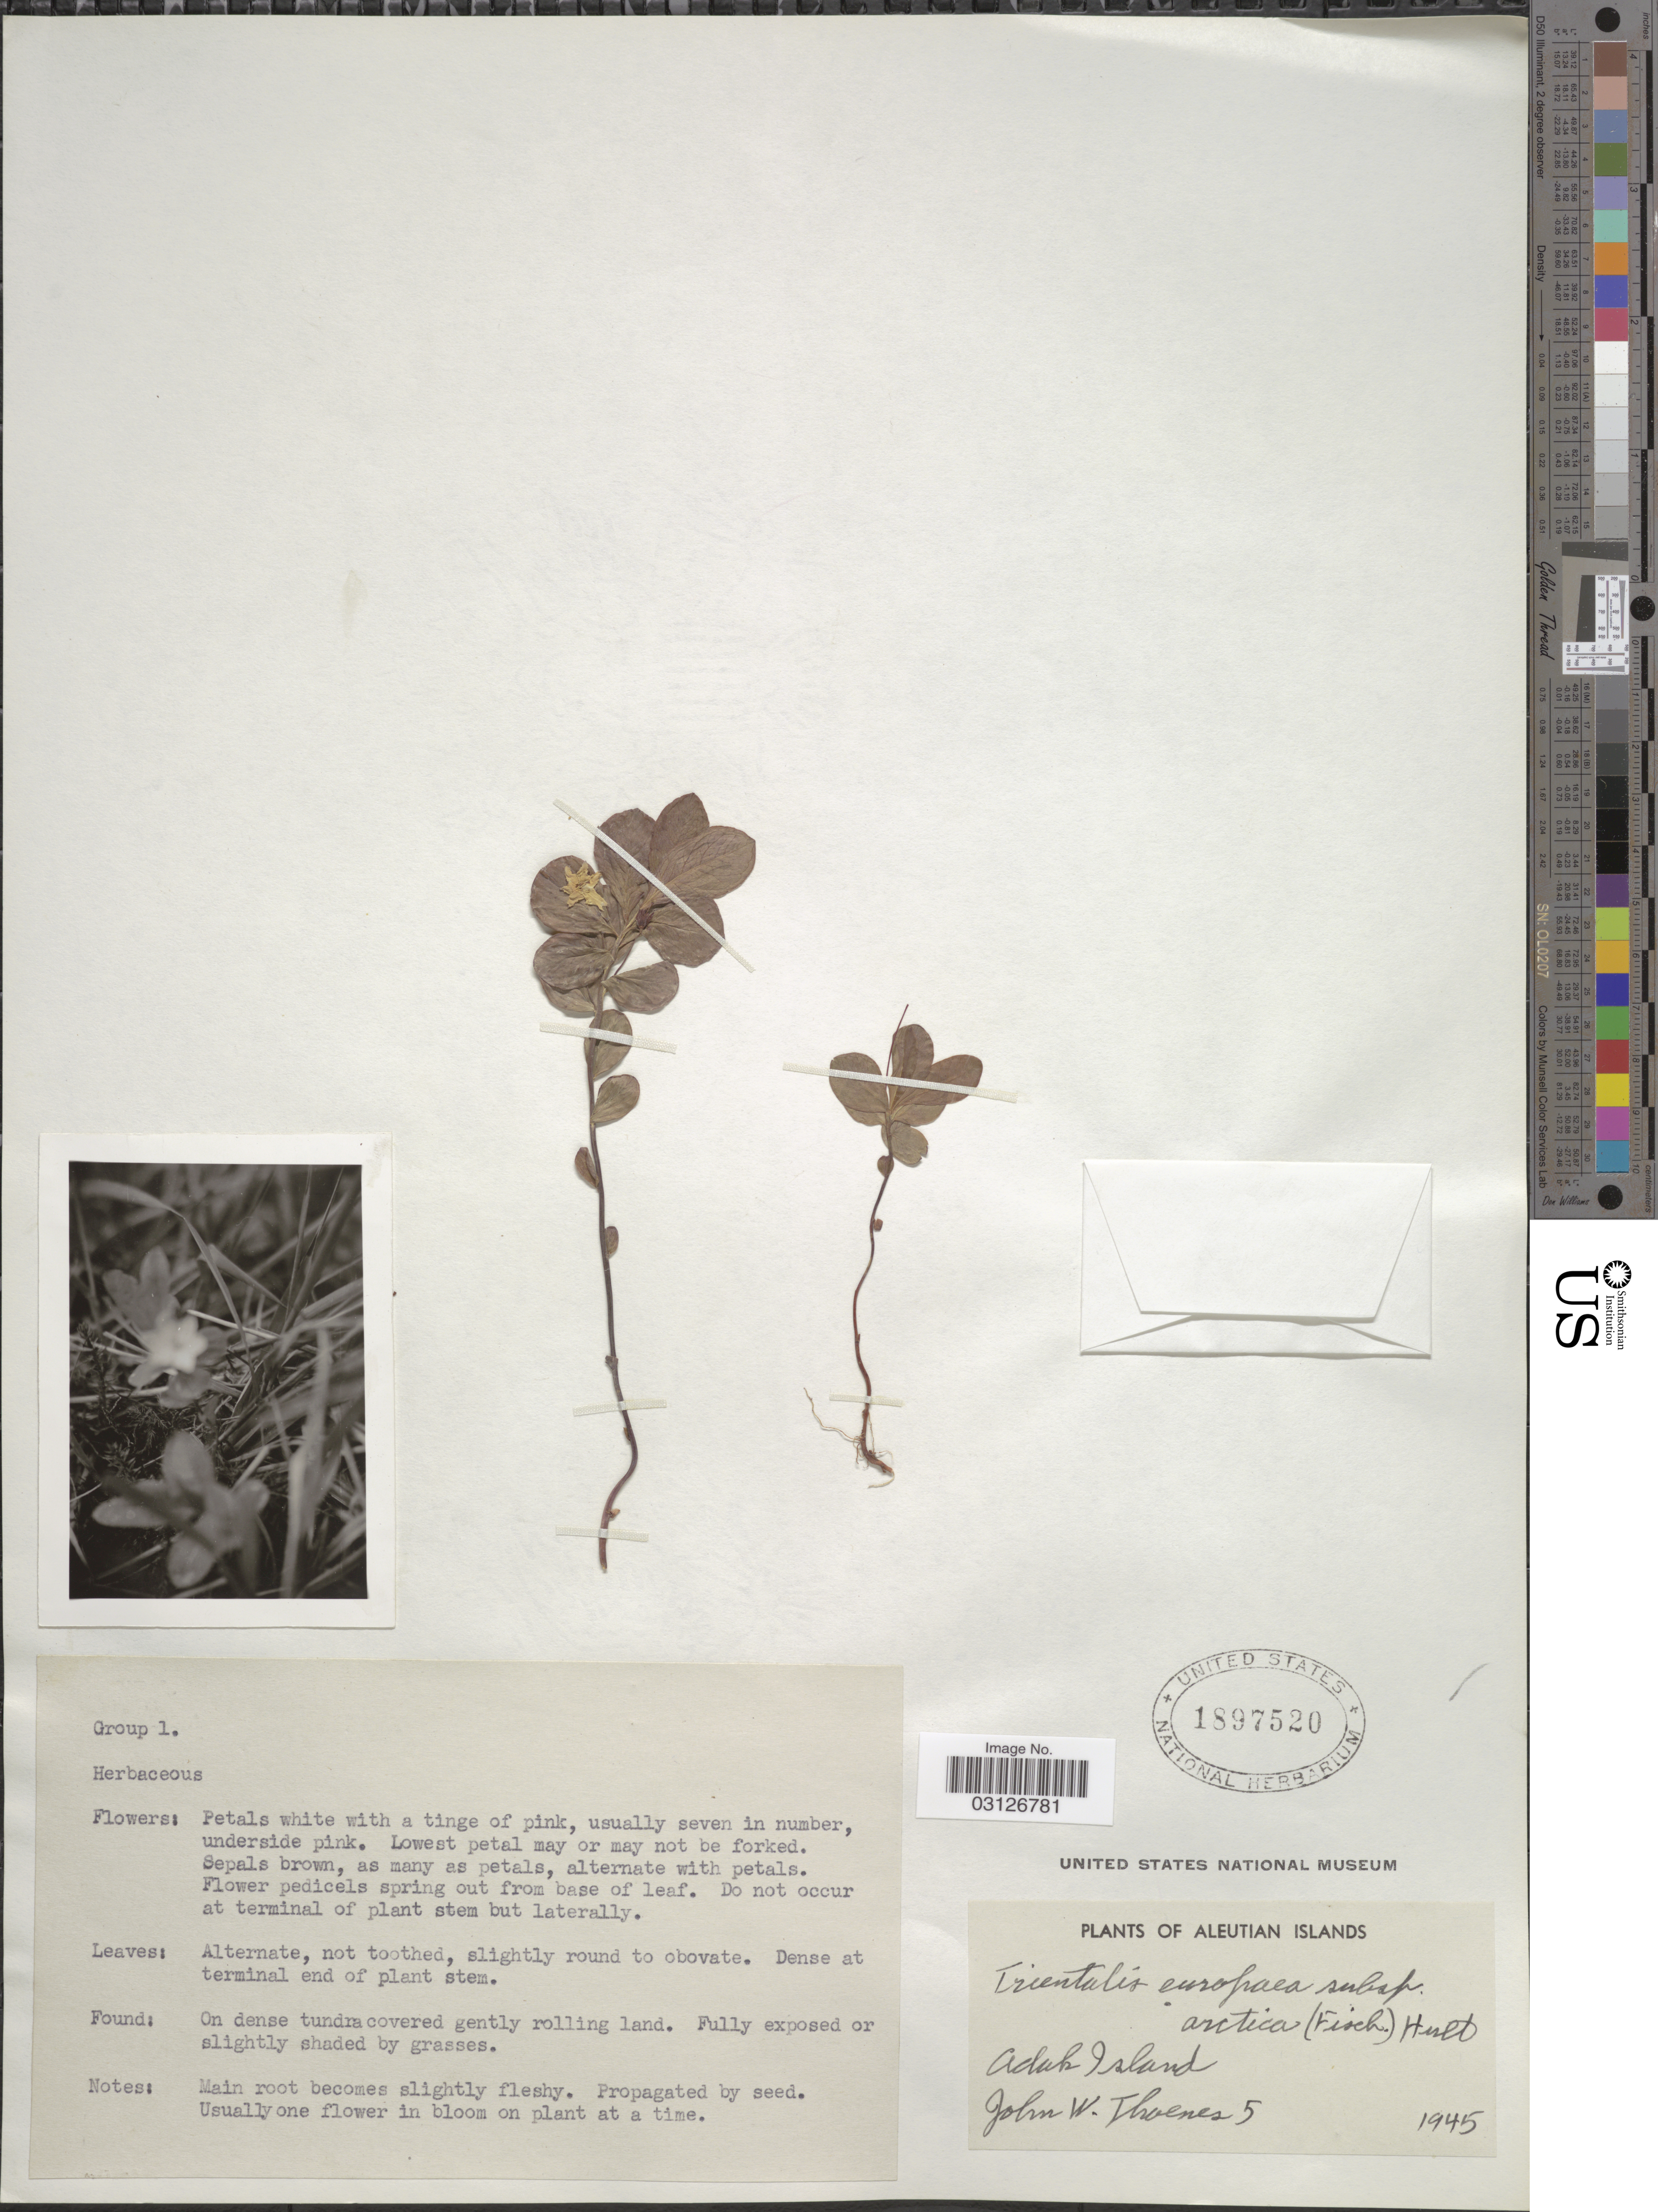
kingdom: Plantae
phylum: Tracheophyta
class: Magnoliopsida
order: Ericales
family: Primulaceae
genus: Trientalis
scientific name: Trientalis europaea subsp. arctica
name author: (Fisch. ex Hook.) Hultén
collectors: J. Thoenes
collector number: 5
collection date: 1945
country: United States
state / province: Alaska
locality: Aleutian Islands. Adak Island.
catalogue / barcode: US 1897520